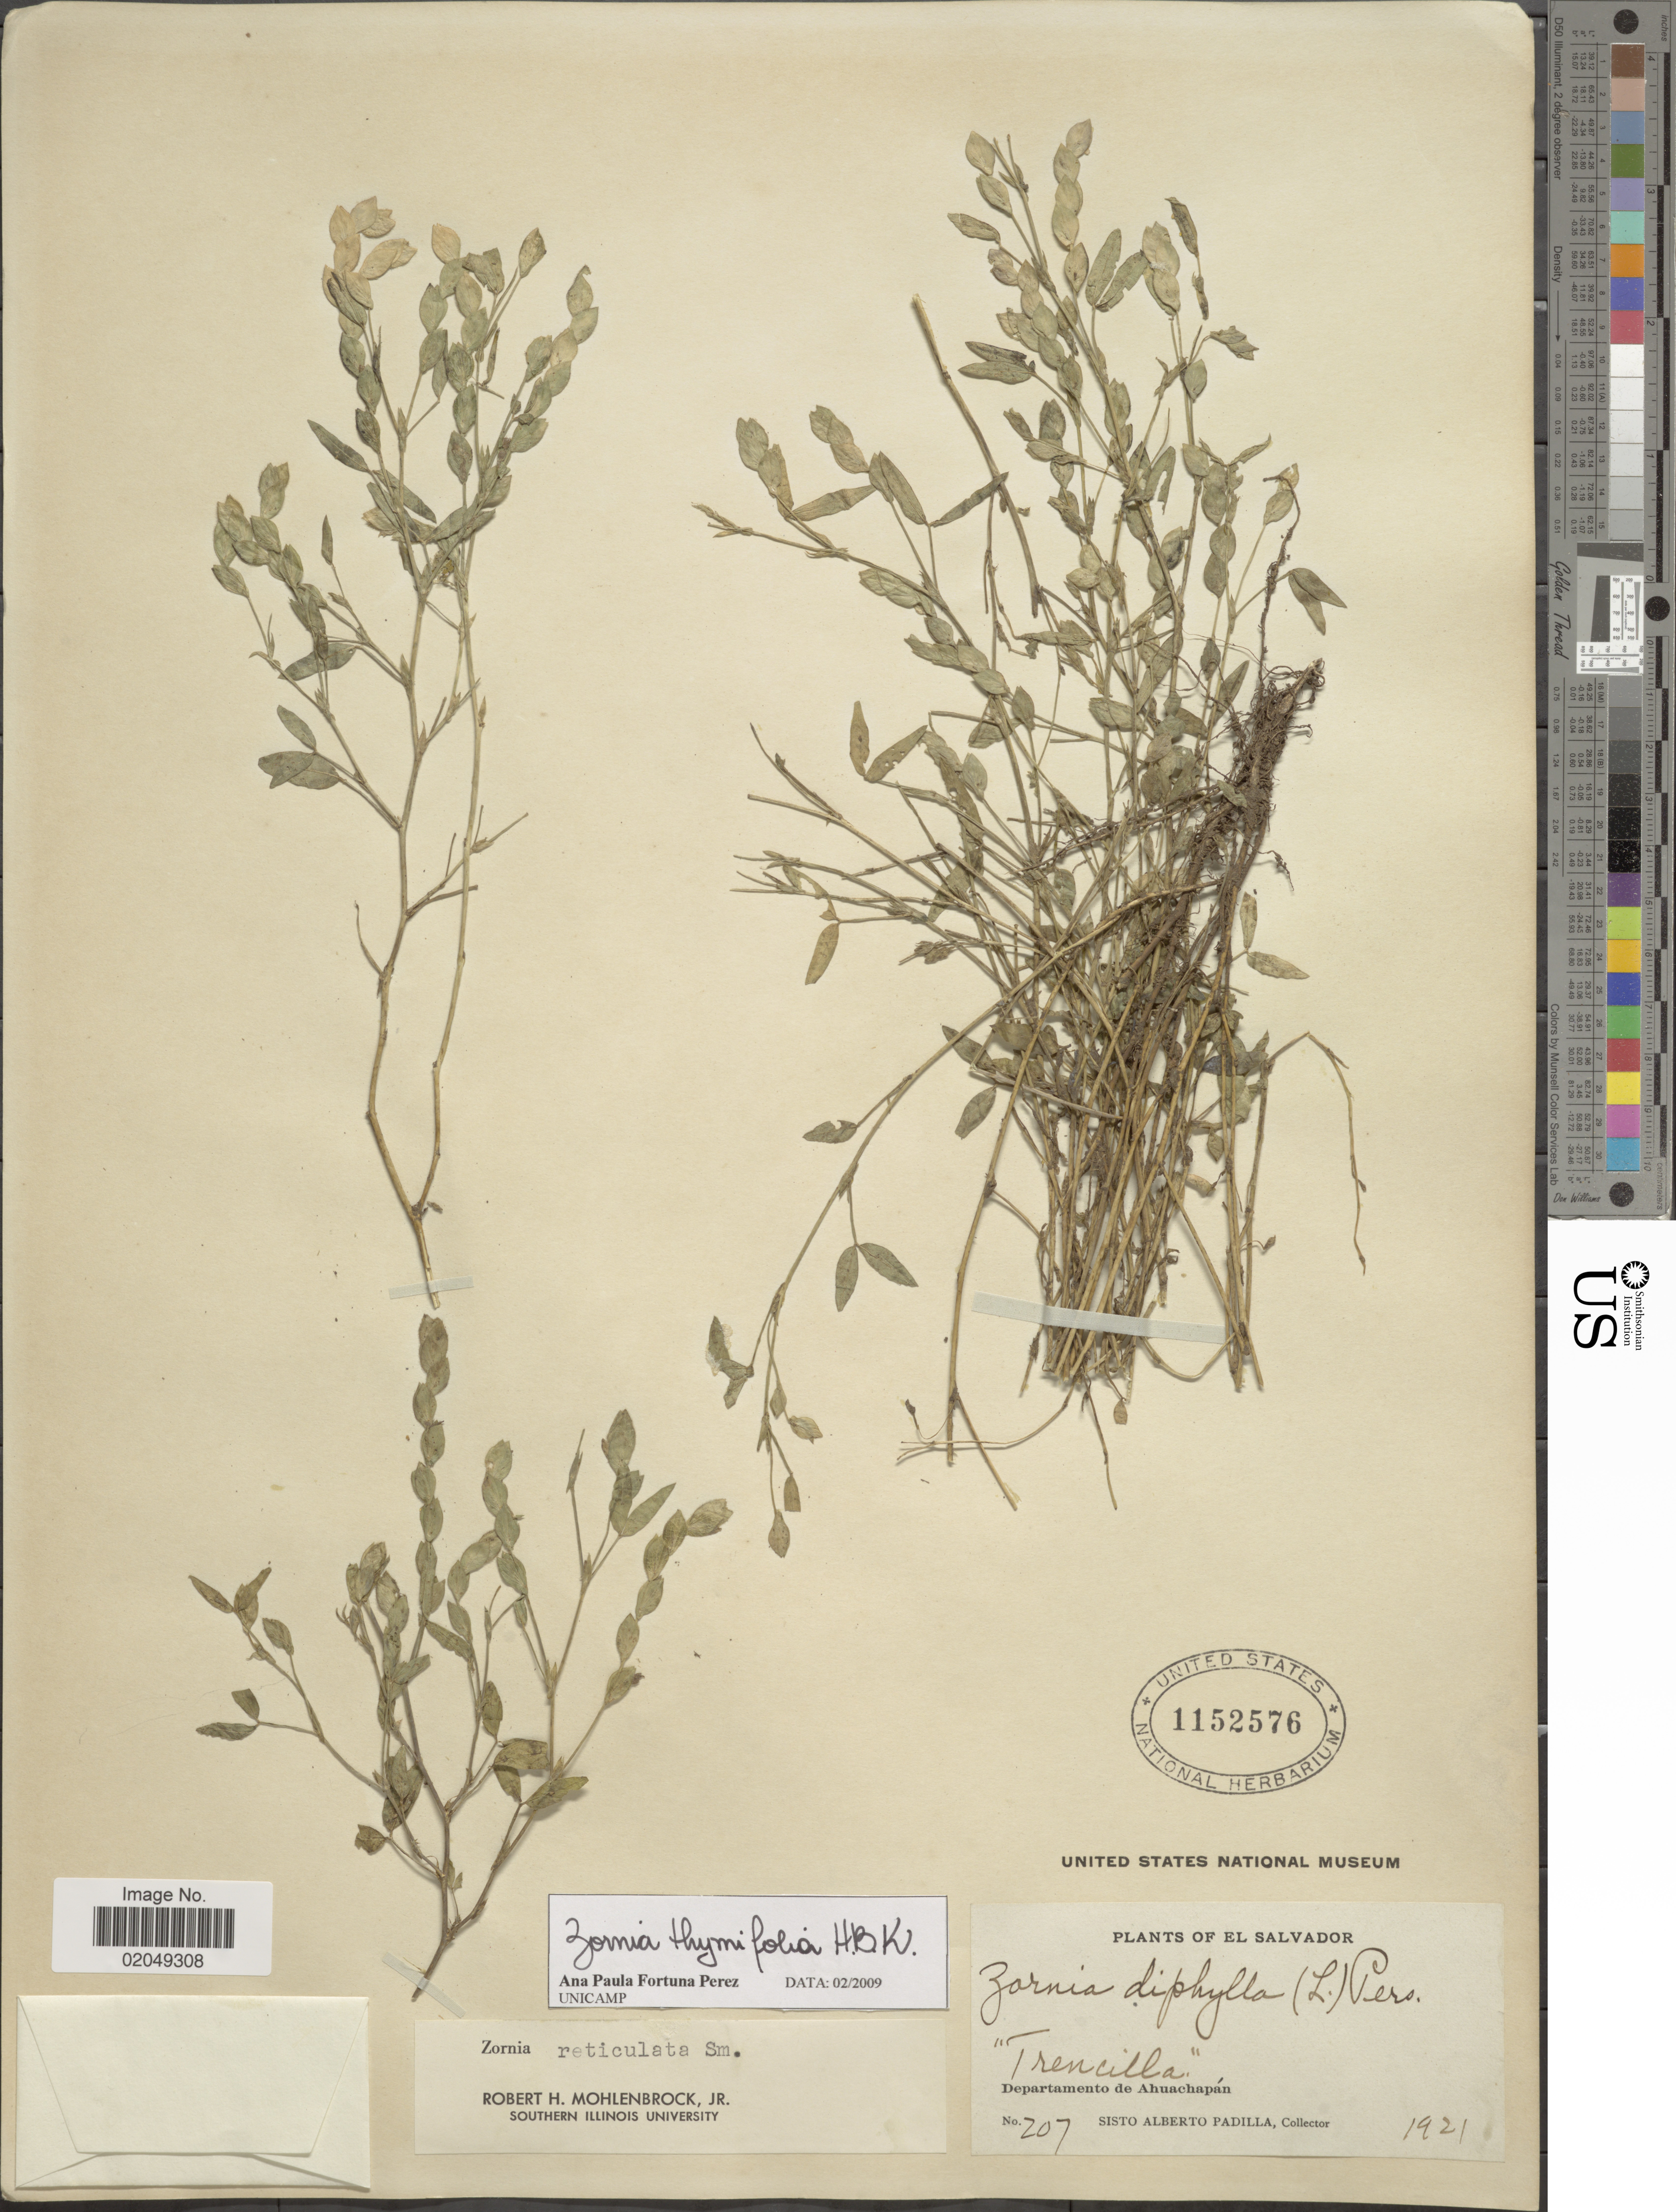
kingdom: Plantae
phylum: Tracheophyta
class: Magnoliopsida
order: Fabales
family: Fabaceae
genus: Zornia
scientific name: Zornia thymifolia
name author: Kunth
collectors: S. A. Padilla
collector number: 207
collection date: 1921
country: El Salvador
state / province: Ahuachapan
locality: Departamento de Ahuachapan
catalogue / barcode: US 1152576